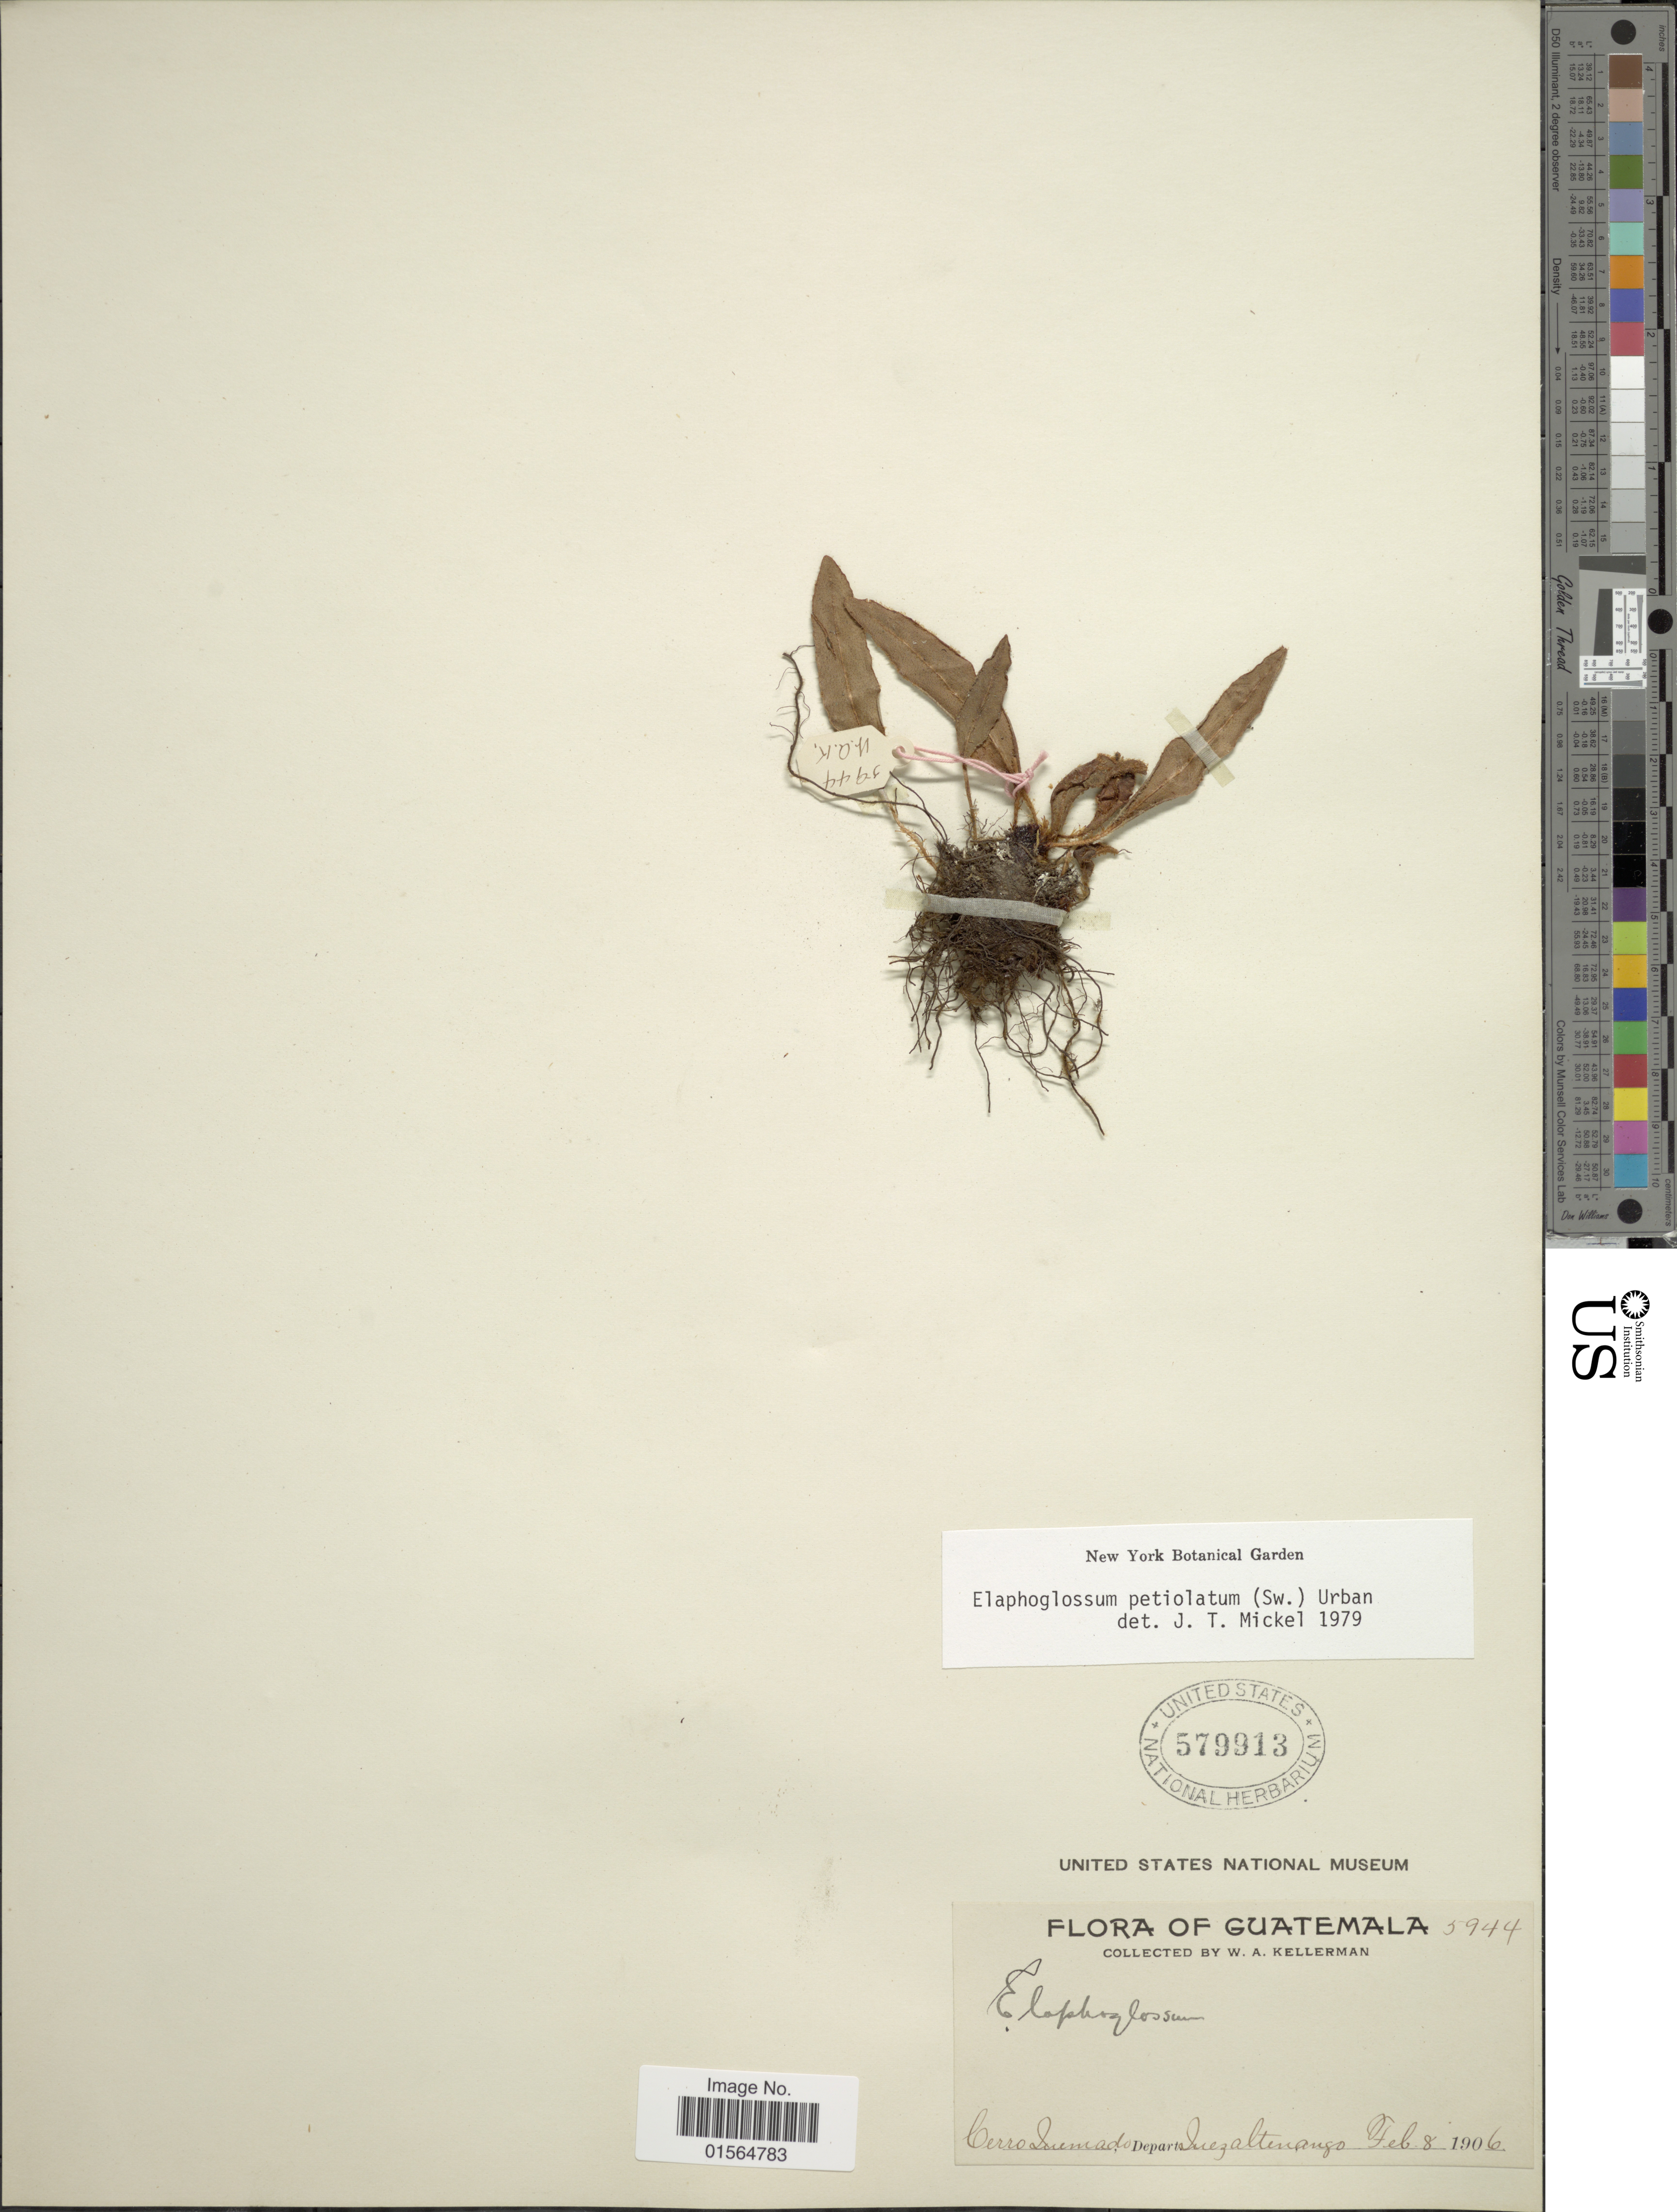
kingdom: Plantae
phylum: Tracheophyta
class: Polypodiopsida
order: Polypodiales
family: Dryopteridaceae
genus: Elaphoglossum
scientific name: Elaphoglossum petiolatum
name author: (Sw.) Urb.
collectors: W. Kellerman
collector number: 5944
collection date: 1906-02-08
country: Guatemala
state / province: Quetzaltenango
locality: Cerro Quemado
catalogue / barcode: US 579913